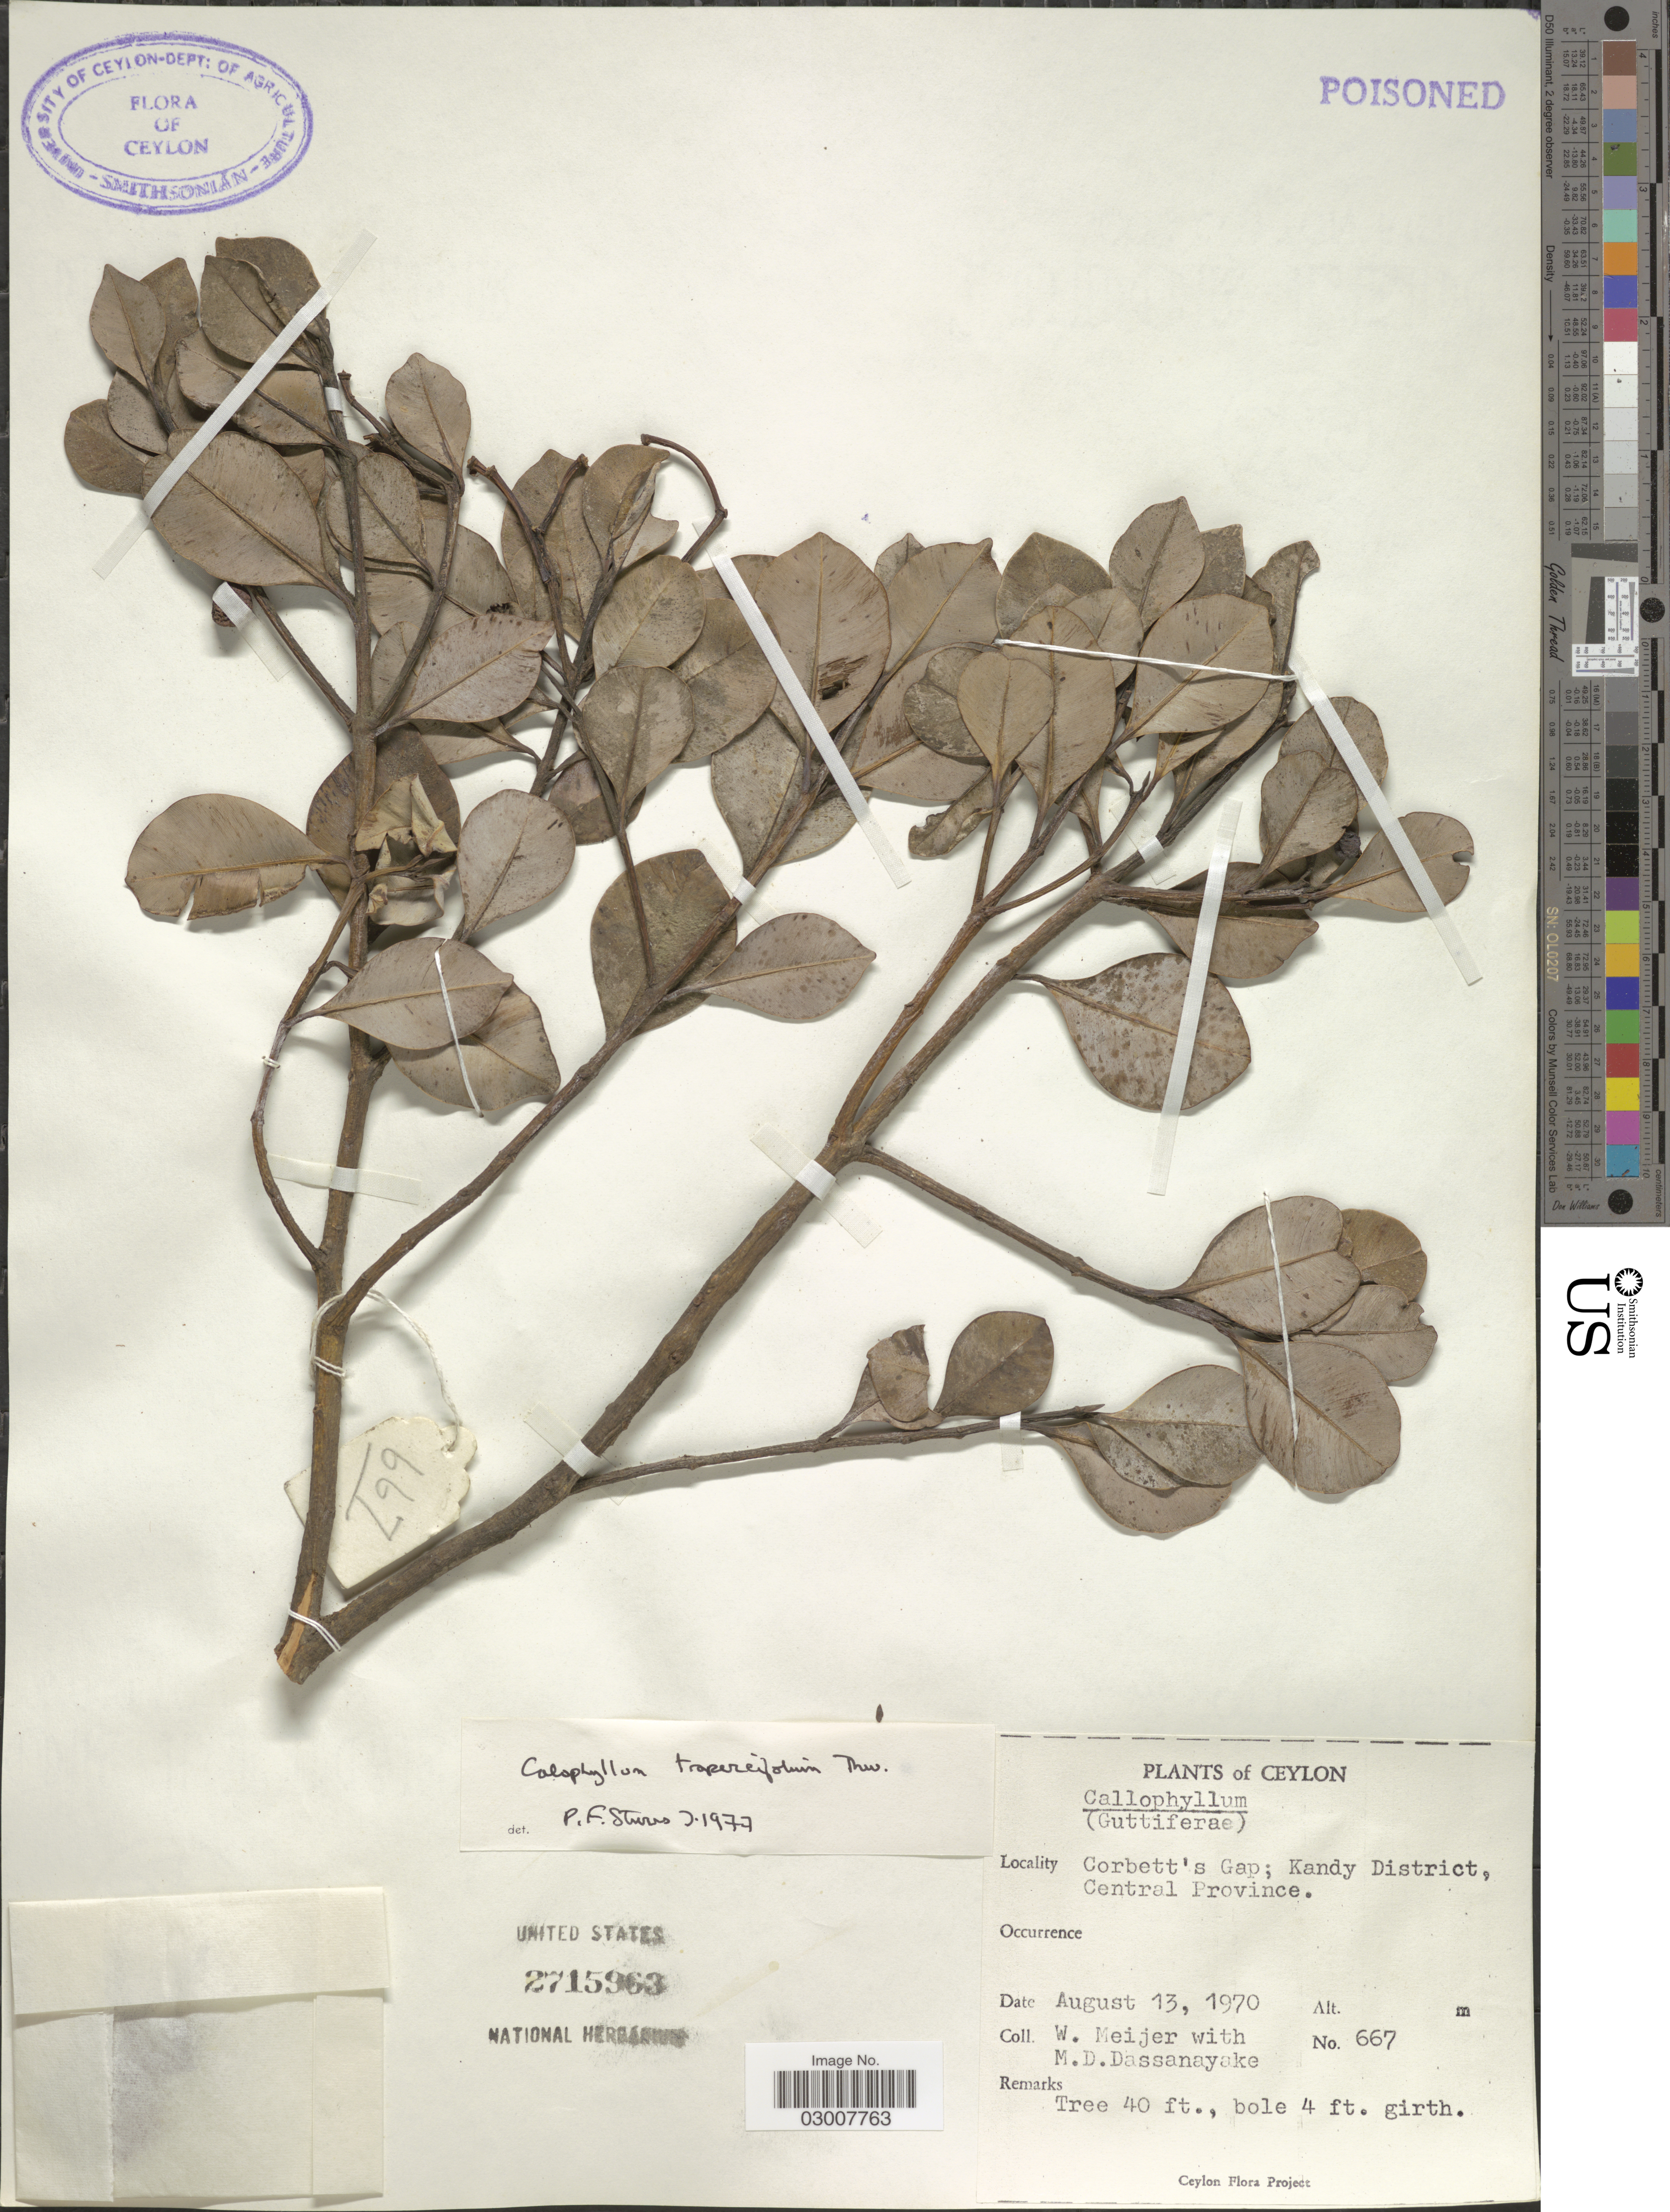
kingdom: Plantae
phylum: Tracheophyta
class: Magnoliopsida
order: Malpighiales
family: Calophyllaceae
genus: Calophyllum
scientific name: Calophyllum trapezifolium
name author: Thwaites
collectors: W. Meijer & M. D. Dassanayake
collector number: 667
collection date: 1970-08-13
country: Sri Lanka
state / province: Central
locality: Ceylon. Corbett's Gap; Kandy District.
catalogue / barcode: US 2715963